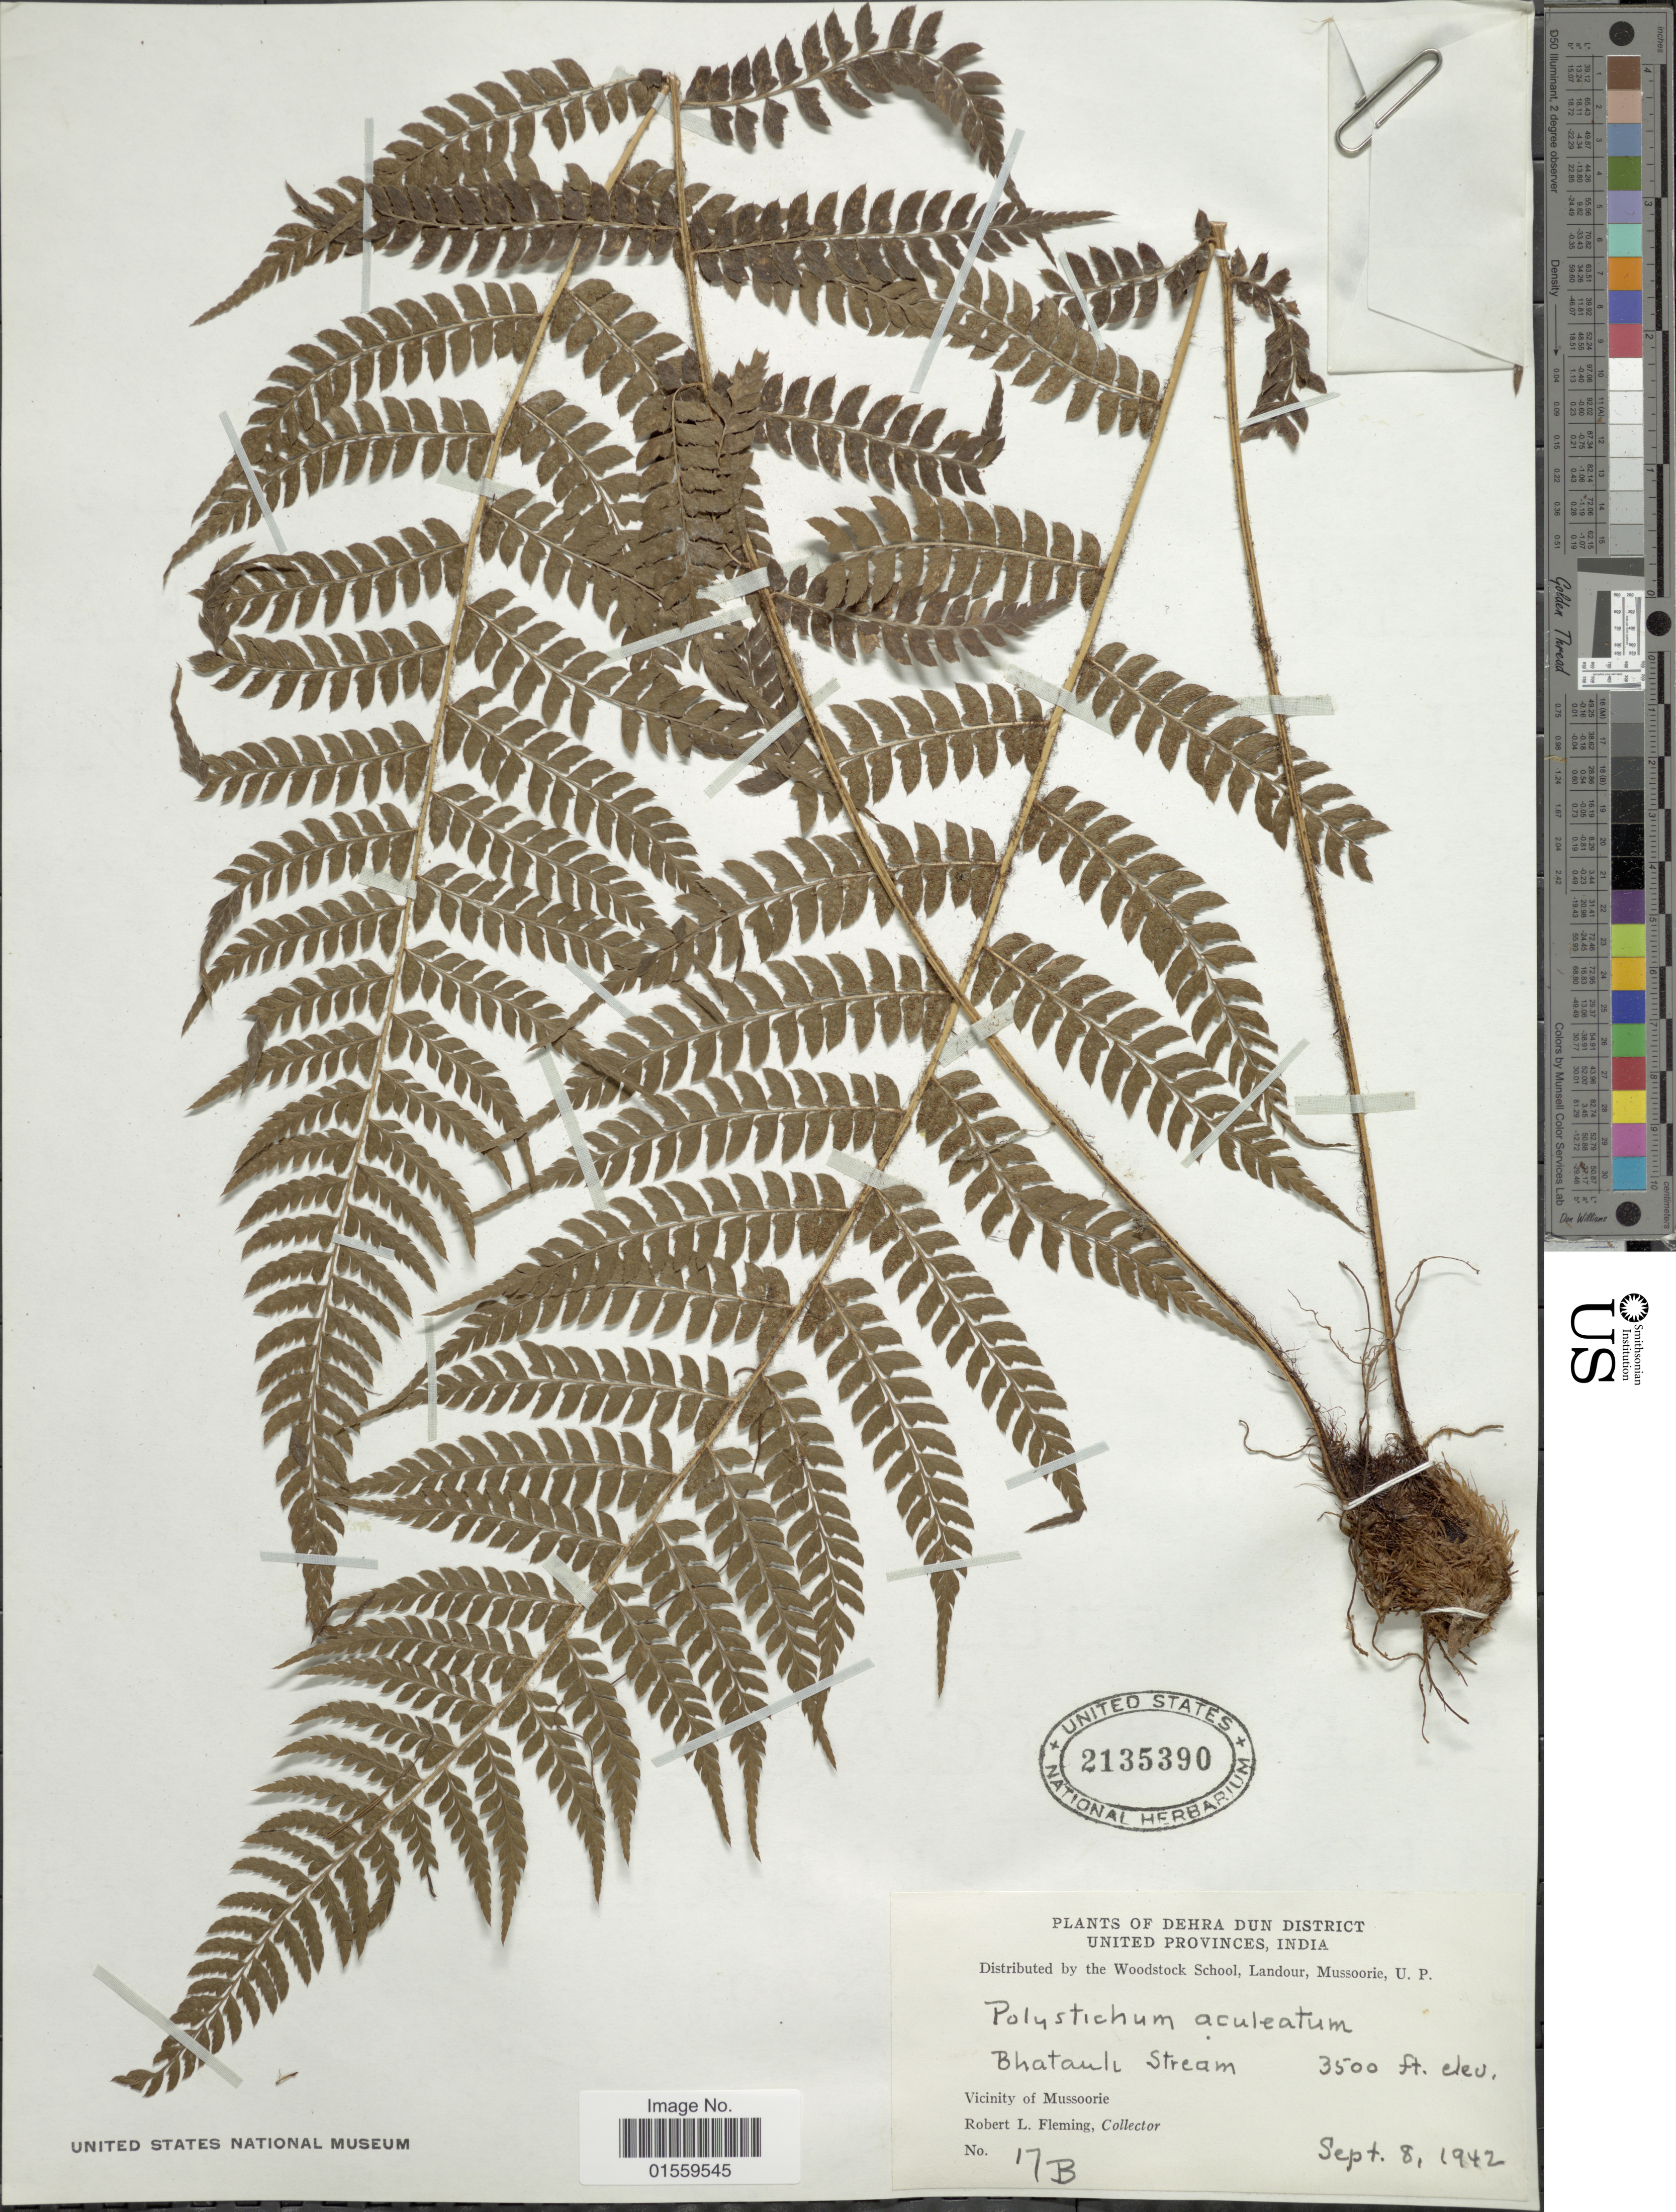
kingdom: Plantae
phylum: Tracheophyta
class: Polypodiopsida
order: Polypodiales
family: Dryopteridaceae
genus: Polystichum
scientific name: Polystichum setiferum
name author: (Forssk.) Moore ex Woynar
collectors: R. Fleming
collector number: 17B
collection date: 1942-09-08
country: India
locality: Dehra Dun District United Provinces, India, Bhatauli Stream, Vicinity of Mussoorie.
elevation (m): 1067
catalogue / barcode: US 2135390